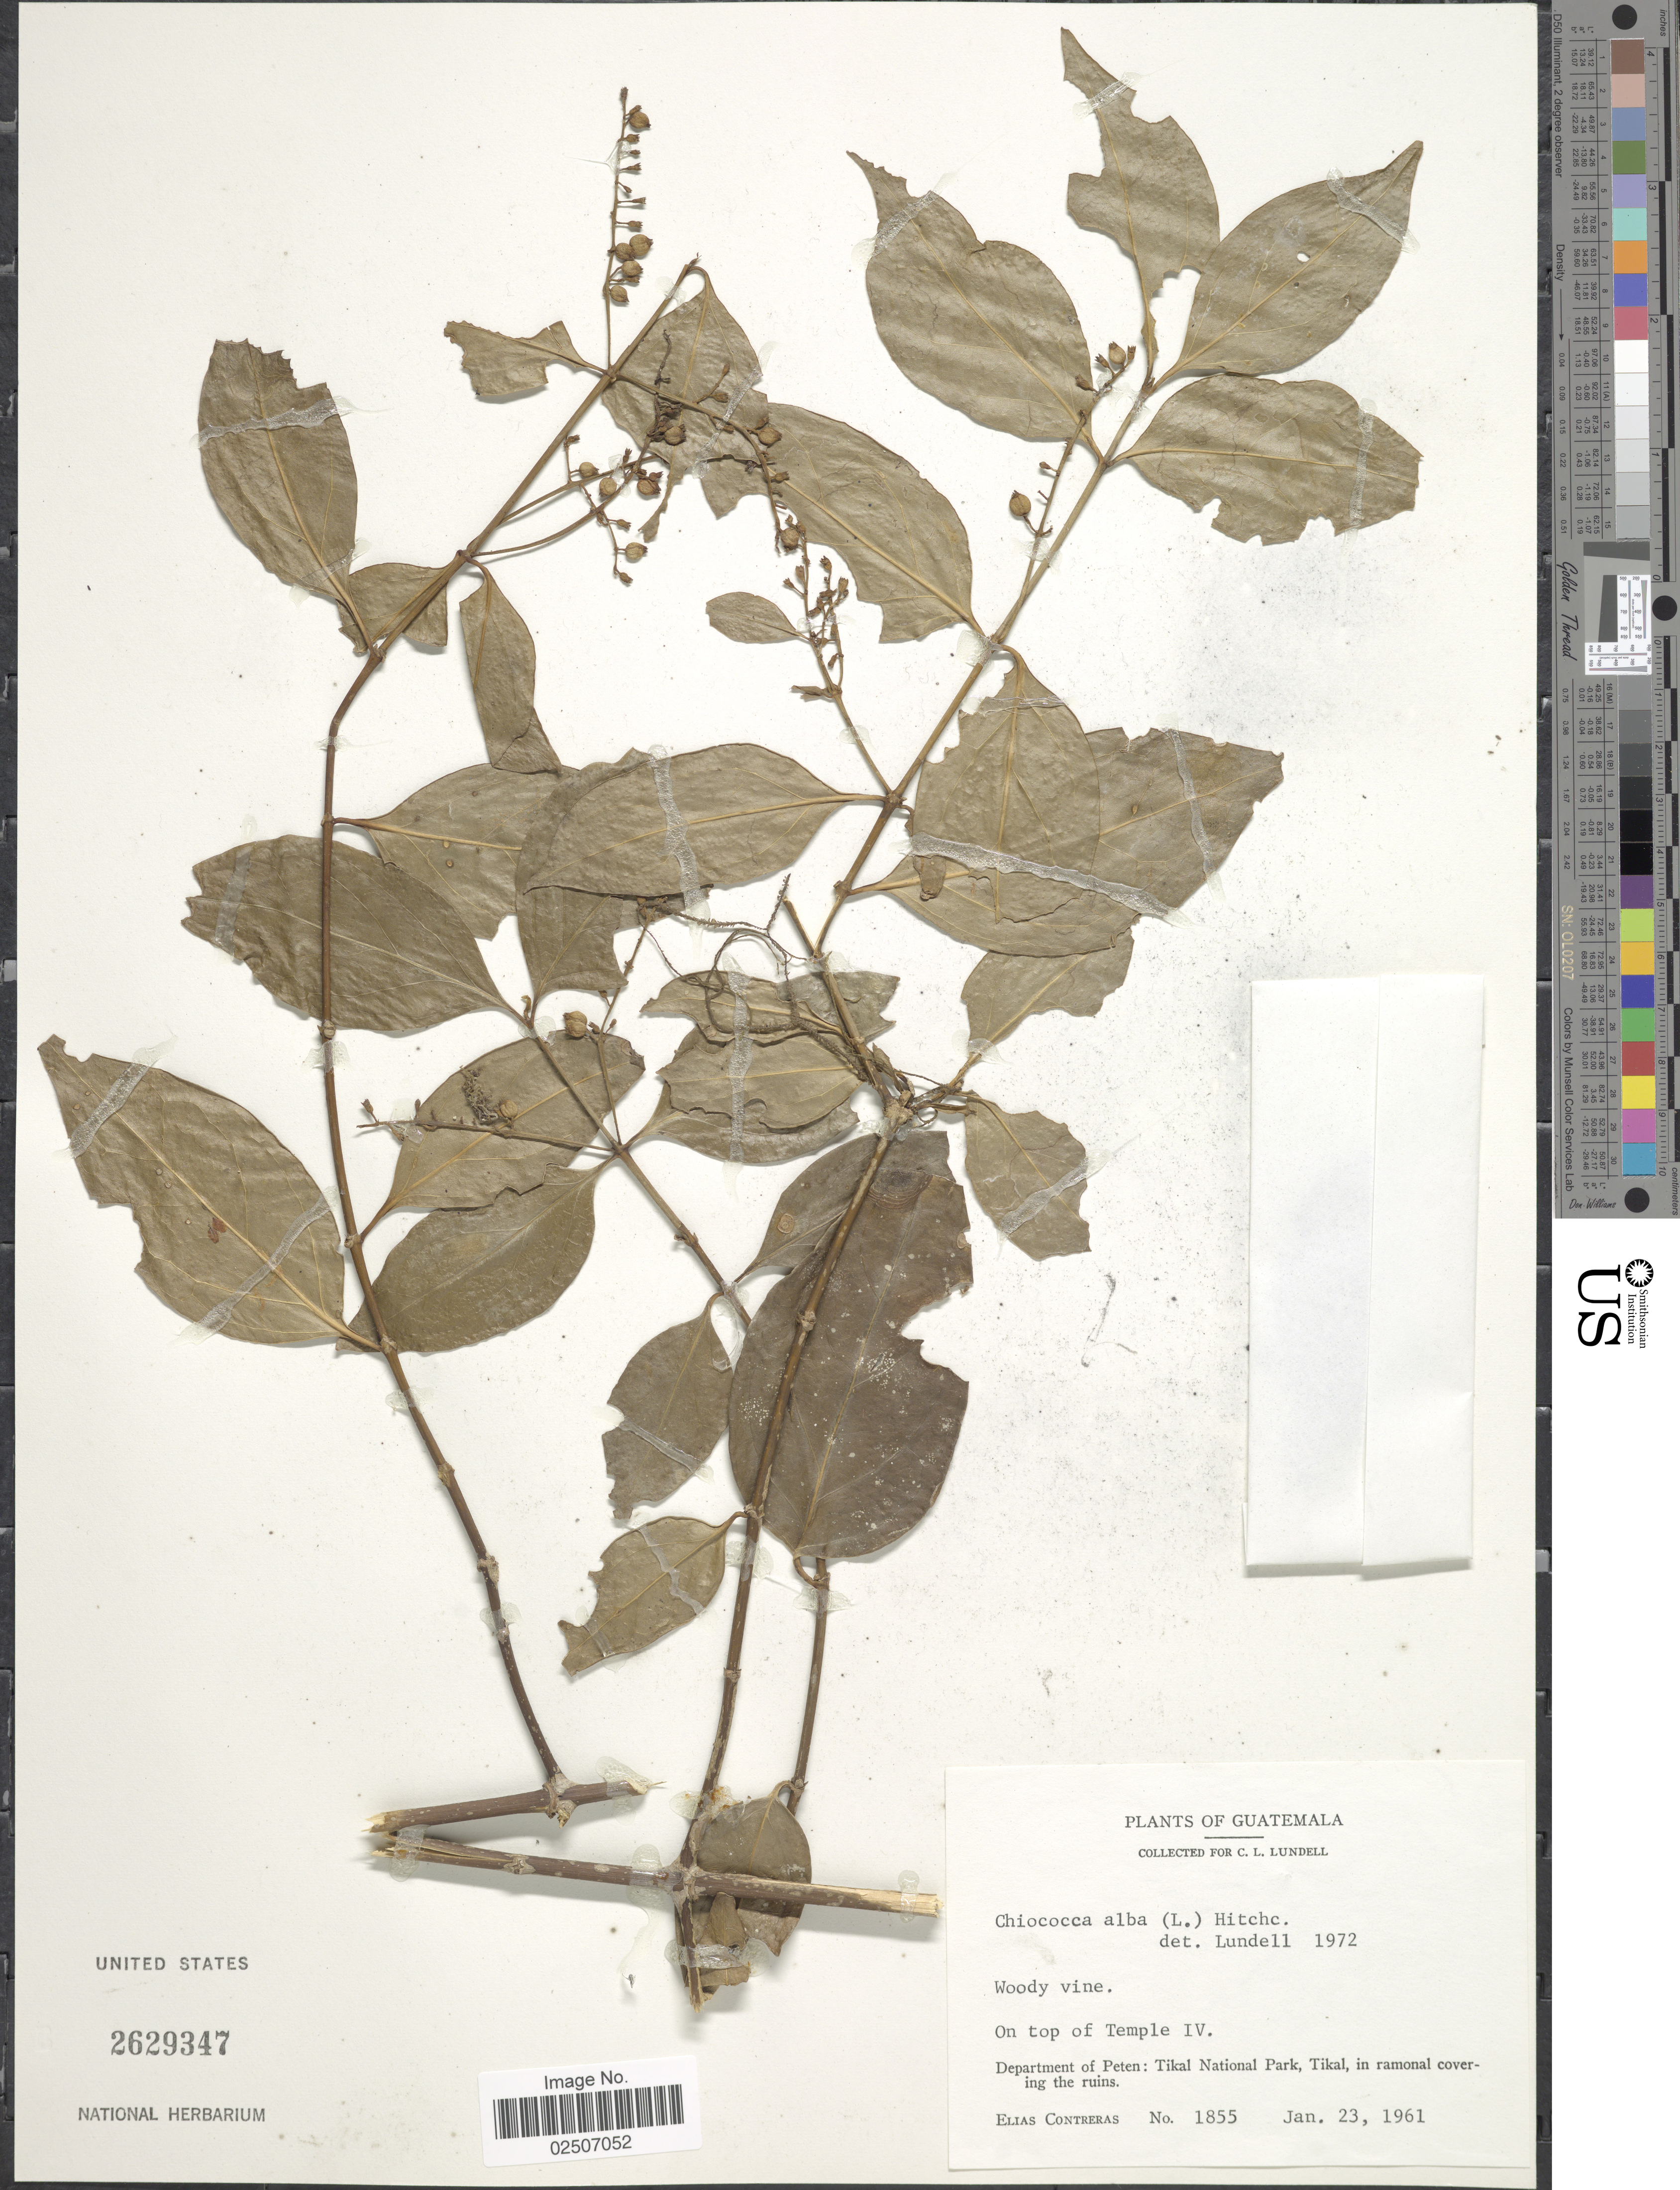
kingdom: Plantae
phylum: Tracheophyta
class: Magnoliopsida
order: Gentianales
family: Rubiaceae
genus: Chiococca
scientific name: Chiococca alba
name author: (L.) Hitchc.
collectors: E. Contreras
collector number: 1855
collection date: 1961-01-23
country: Guatemala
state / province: El Petén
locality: On top of Temple IV. Department of Peten: Tikal National Park, in ramonal covering the ruins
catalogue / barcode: US 2629347